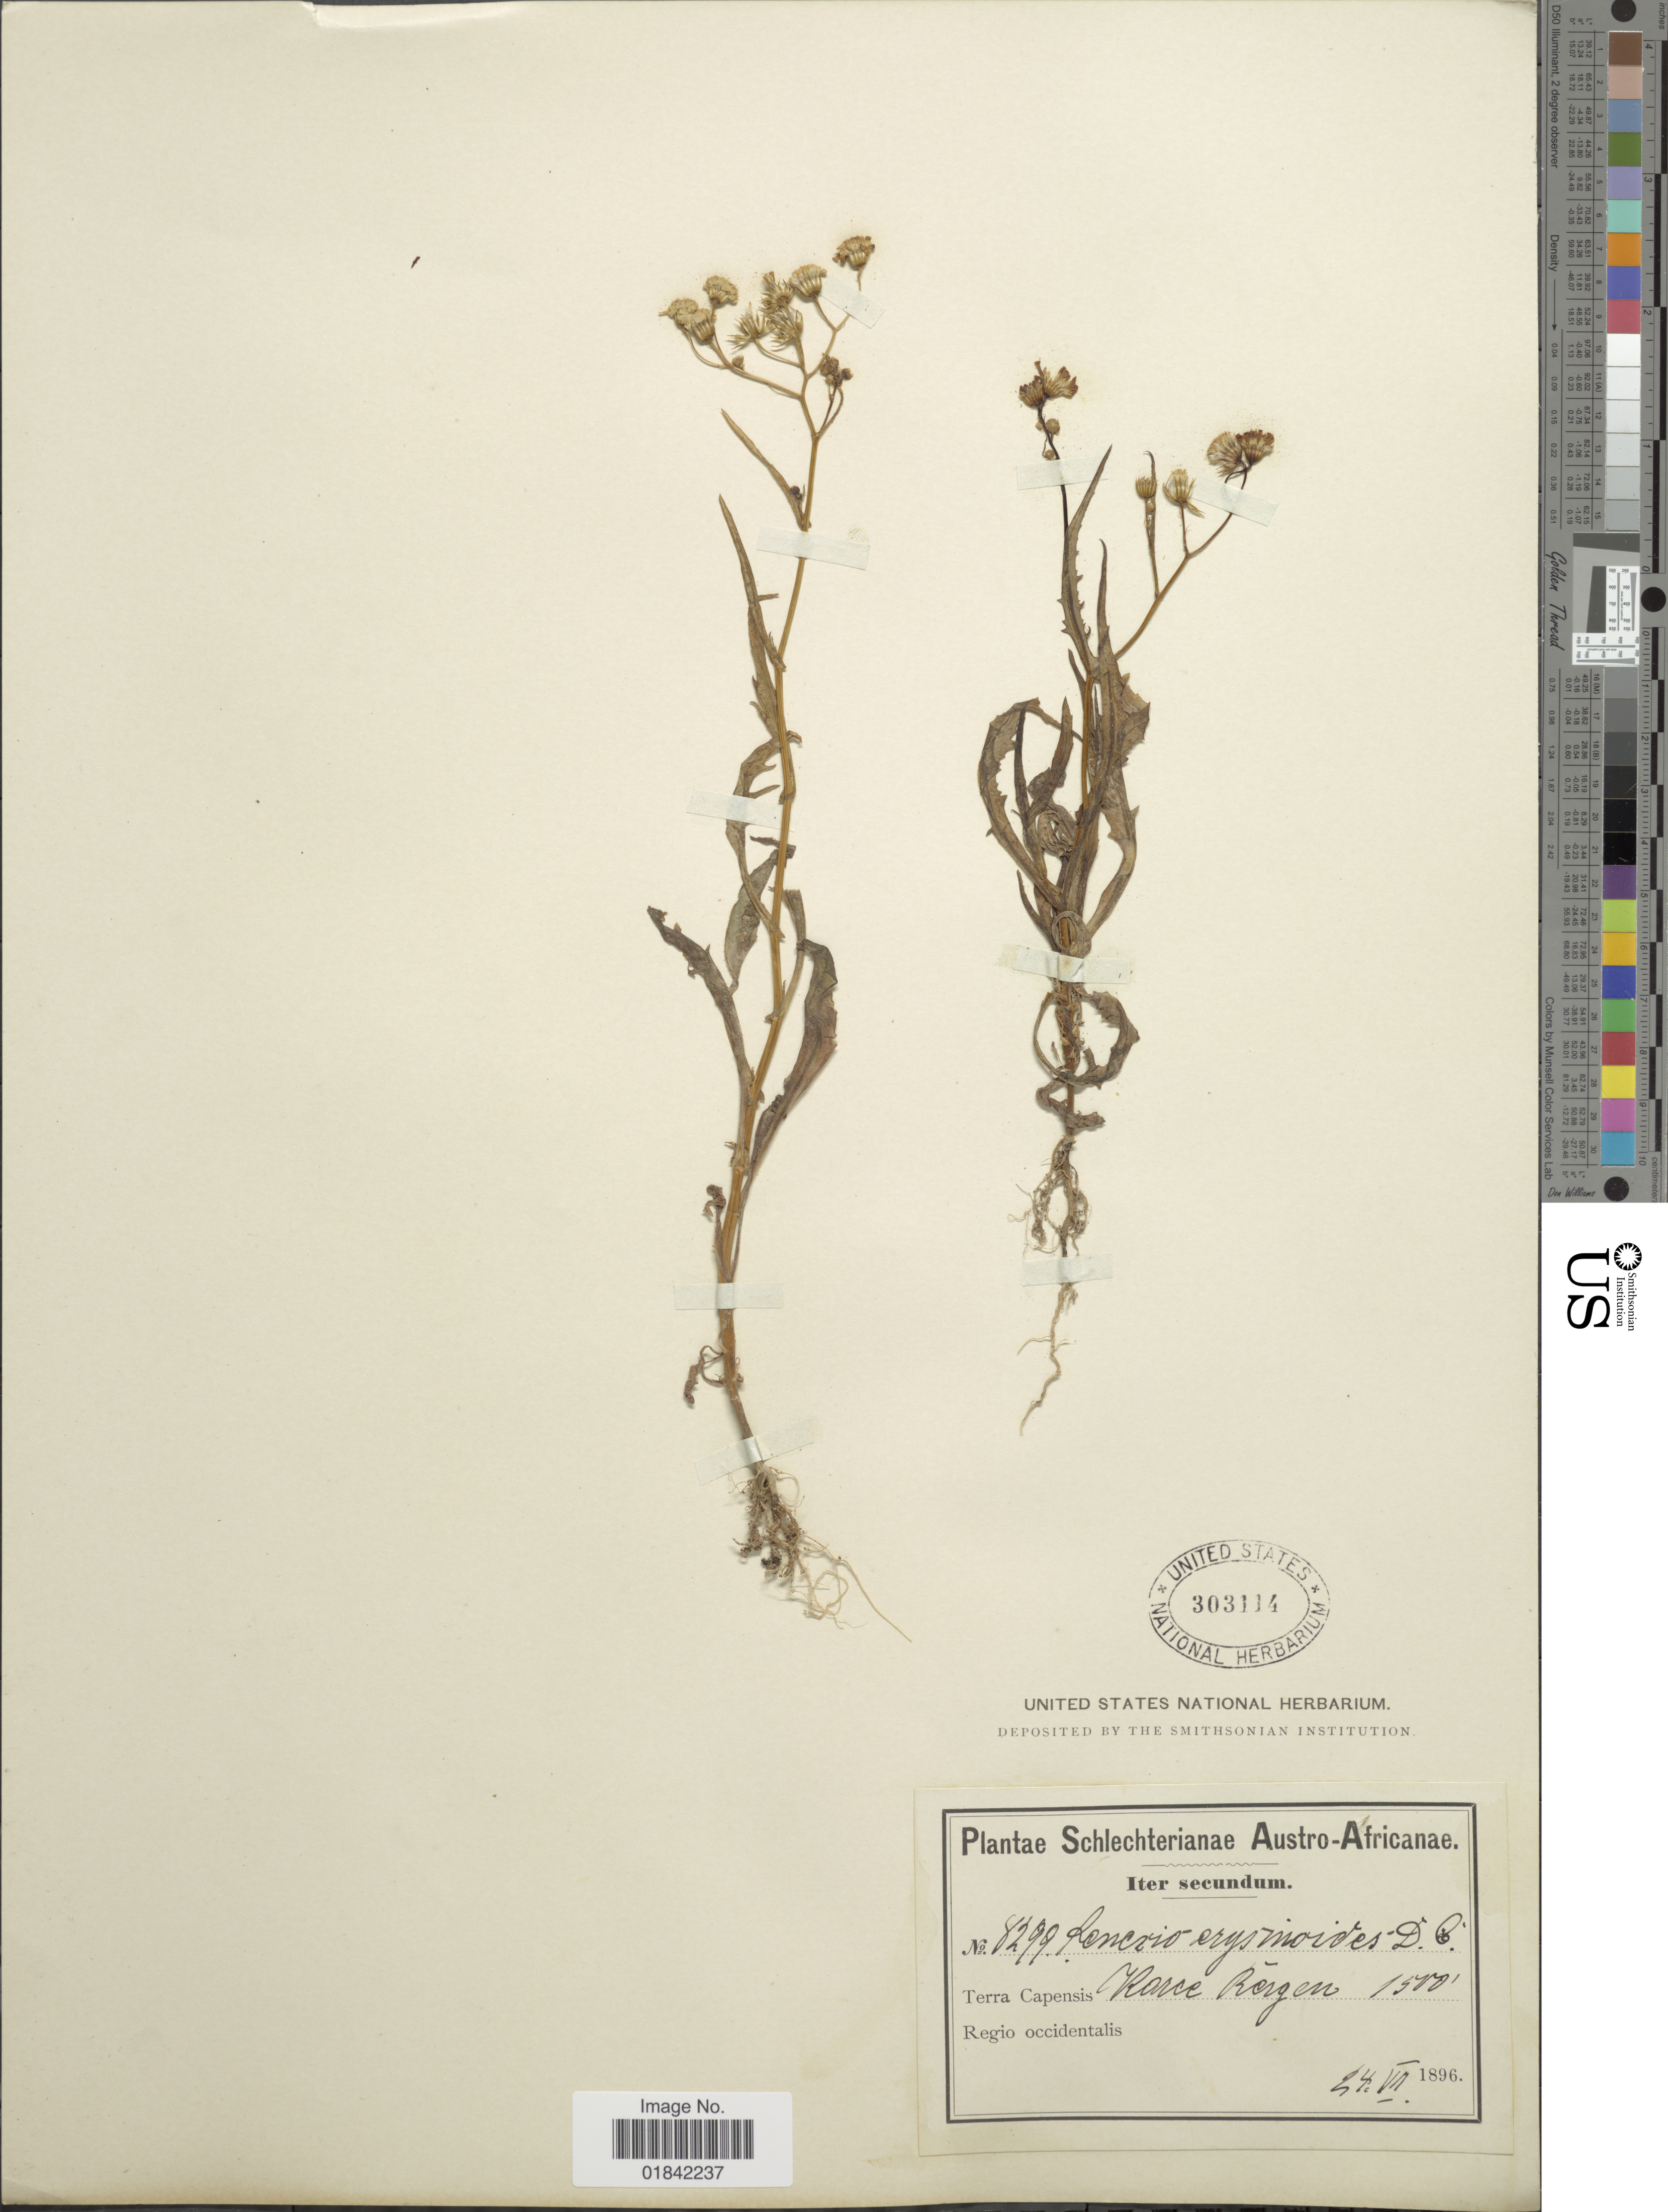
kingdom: Plantae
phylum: Tracheophyta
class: Magnoliopsida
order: Asterales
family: Asteraceae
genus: Senecio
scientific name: Senecio erysimoides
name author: DC.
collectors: F. R. R. Schlechter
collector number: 8299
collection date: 1896-07-24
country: South Africa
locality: Austro-Africanae, Terra Capensis, Regio occidentalis, Karee Bergen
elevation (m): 457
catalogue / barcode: US 303114